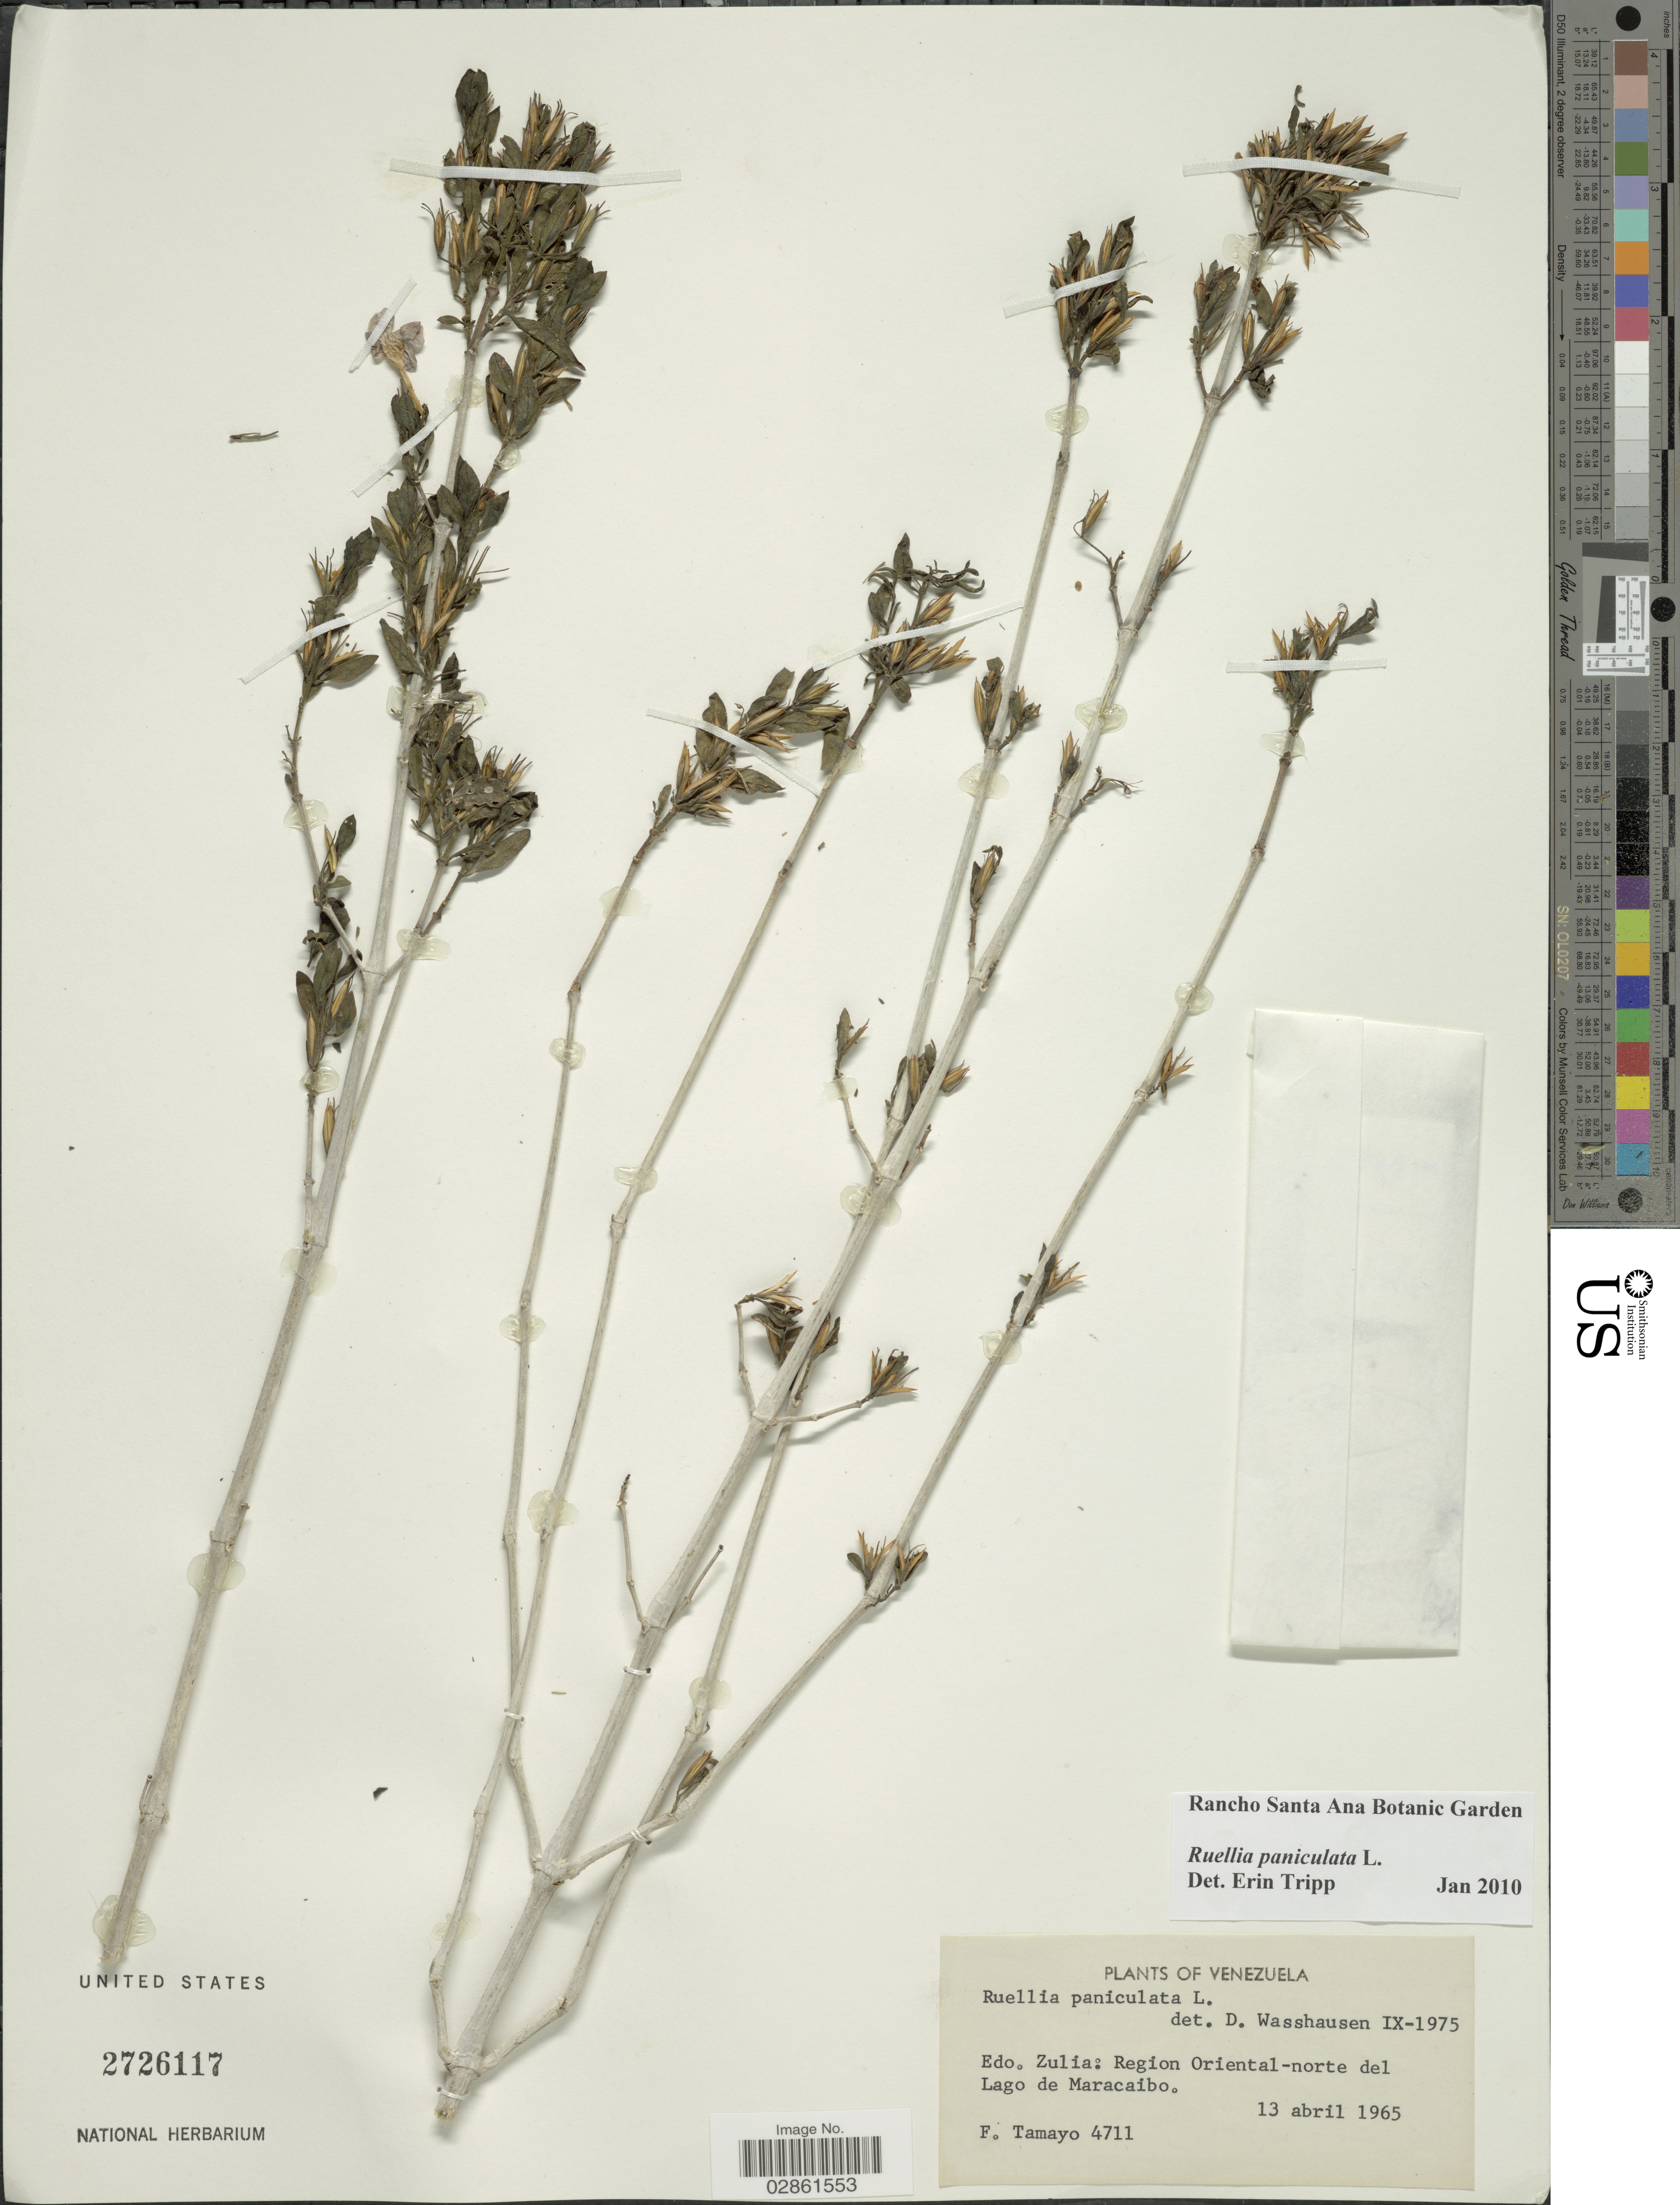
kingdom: Plantae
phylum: Tracheophyta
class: Magnoliopsida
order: Lamiales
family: Acanthaceae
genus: Ruellia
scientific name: Ruellia paniculata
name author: L.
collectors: F. Tamayo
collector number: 4711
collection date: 1965-04-13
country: Venezuela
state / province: Zulia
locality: Region Oriental-norte del Lago de Maracaibo.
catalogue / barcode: US 2726117